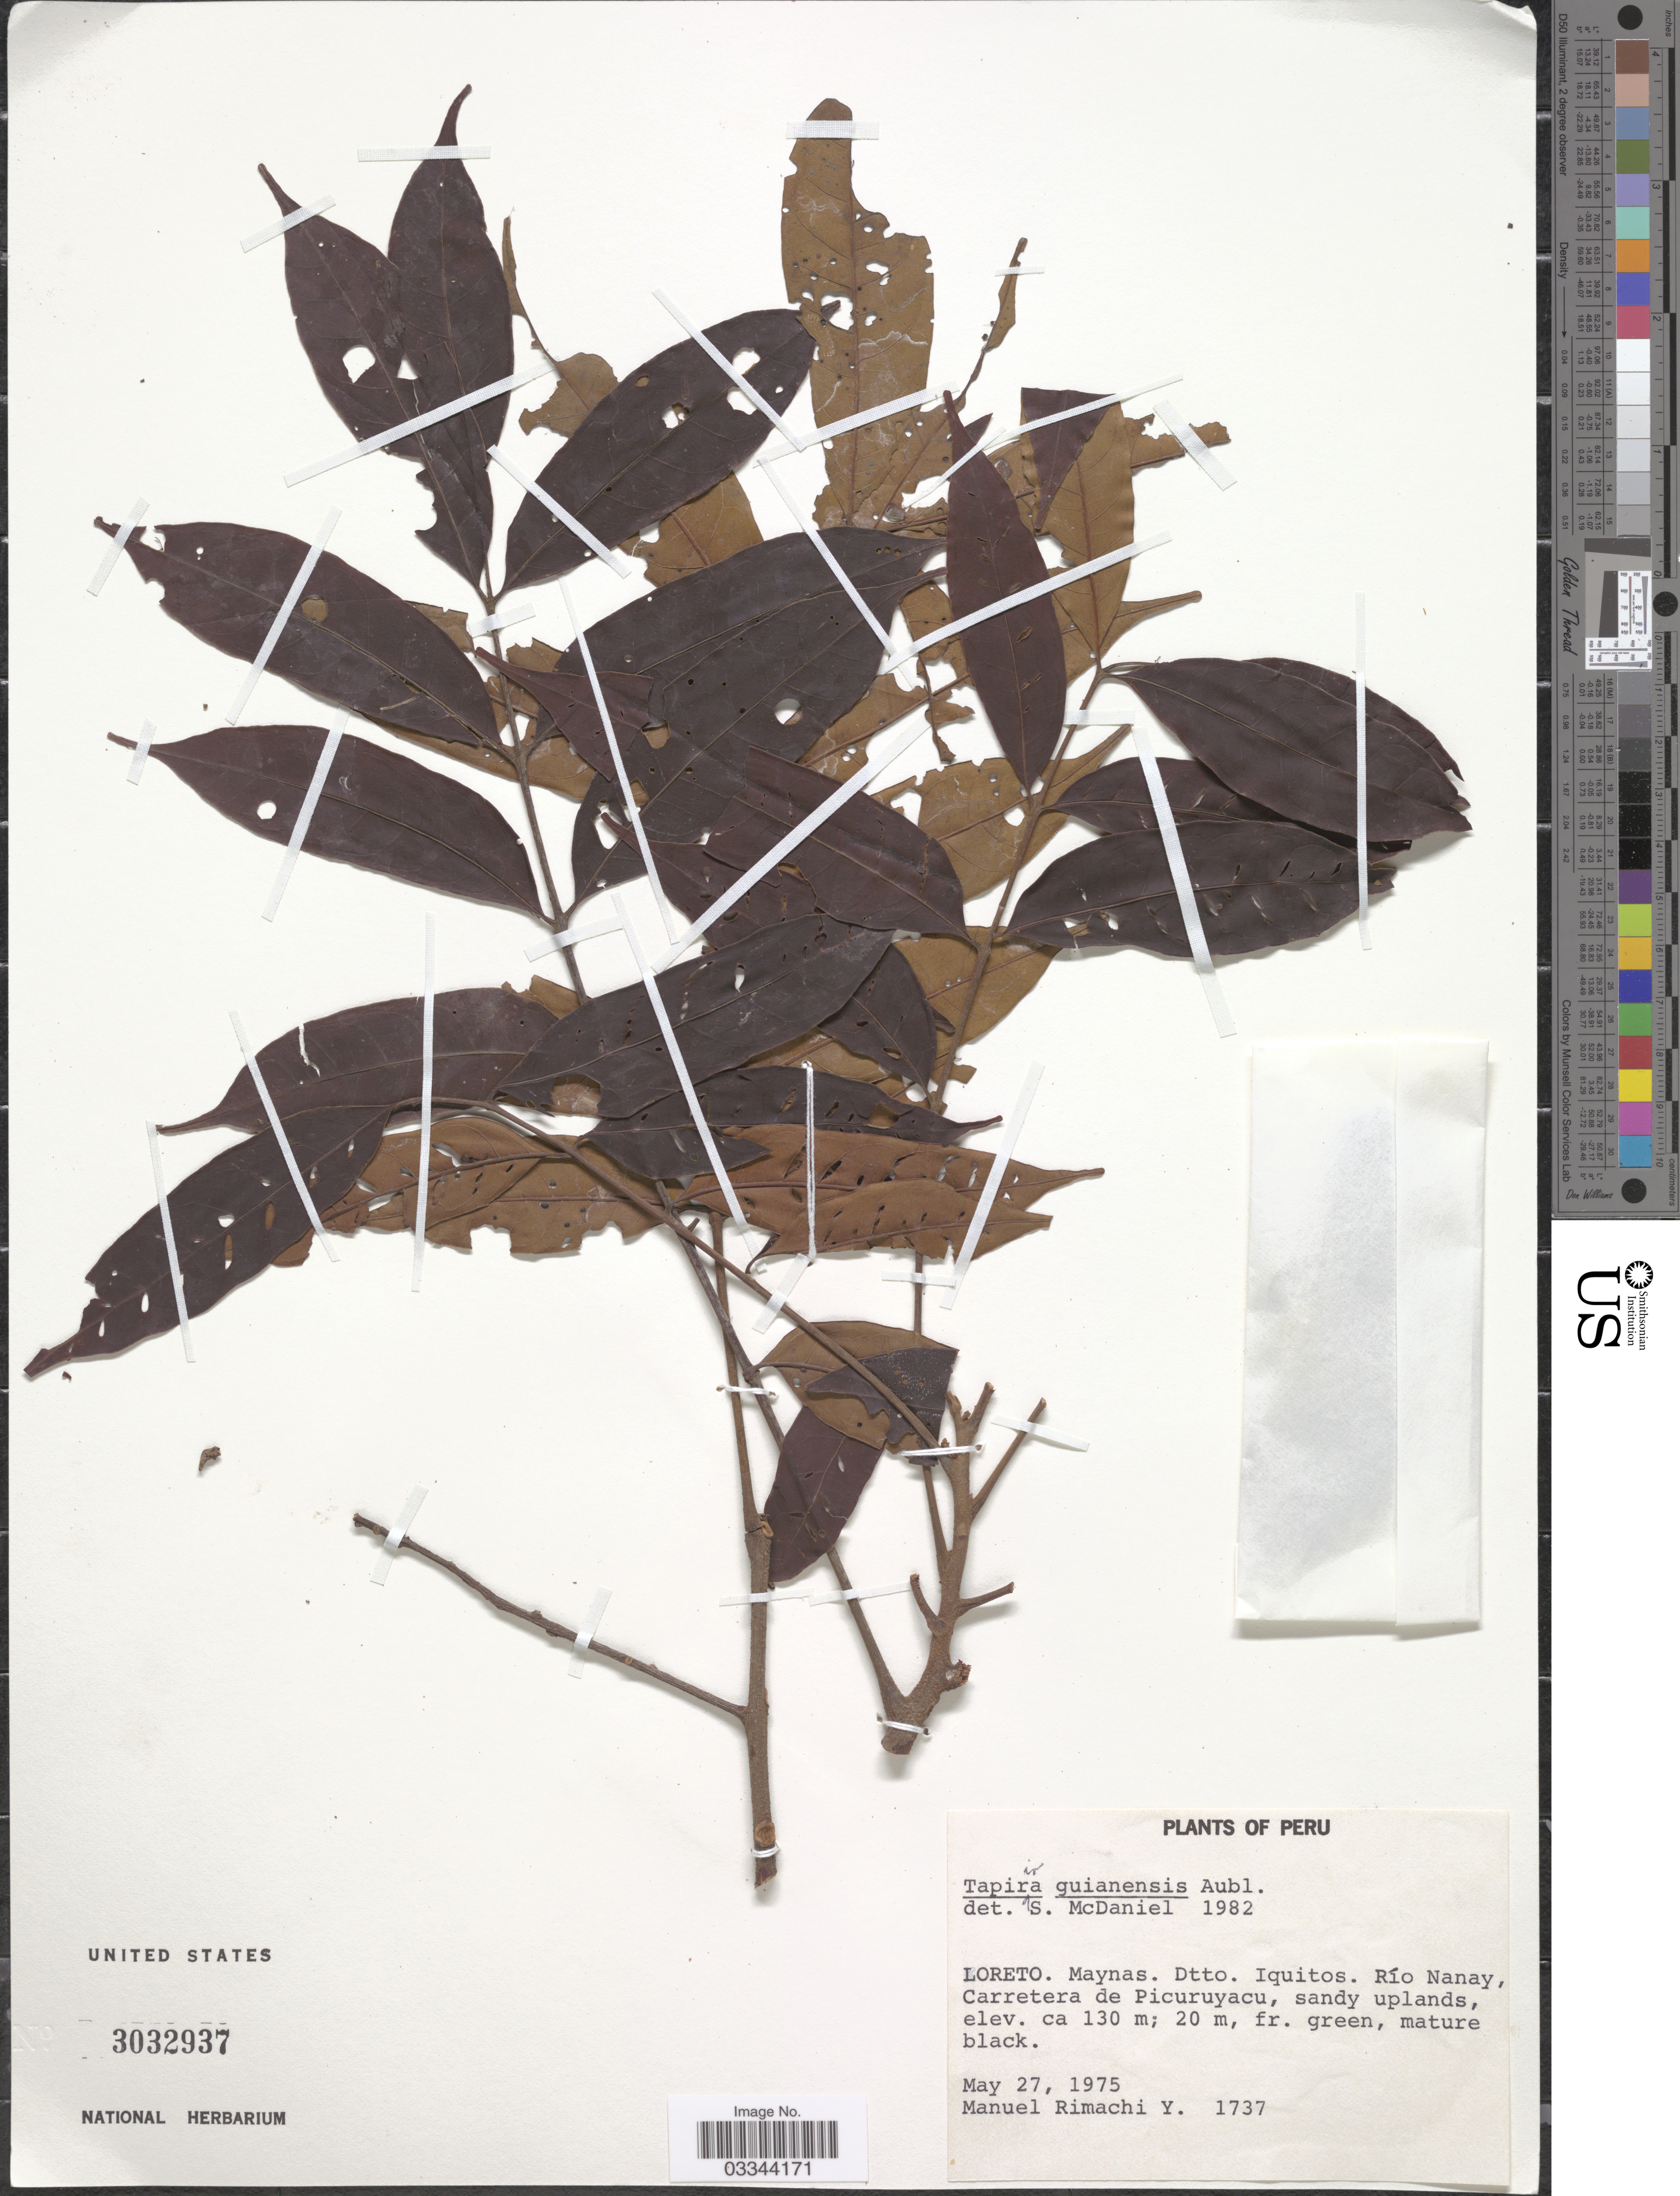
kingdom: Plantae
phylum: Tracheophyta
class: Magnoliopsida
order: Sapindales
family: Anacardiaceae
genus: Tapirira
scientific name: Tapirira guianensis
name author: Aubl.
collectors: M. Rimachi Y.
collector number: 1737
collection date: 1975-05-27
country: Peru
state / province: Loreto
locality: Maynas. Dtto. Iquitos. Río Nanay, Carretera de Picuruyacu.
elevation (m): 130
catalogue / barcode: US 3032937